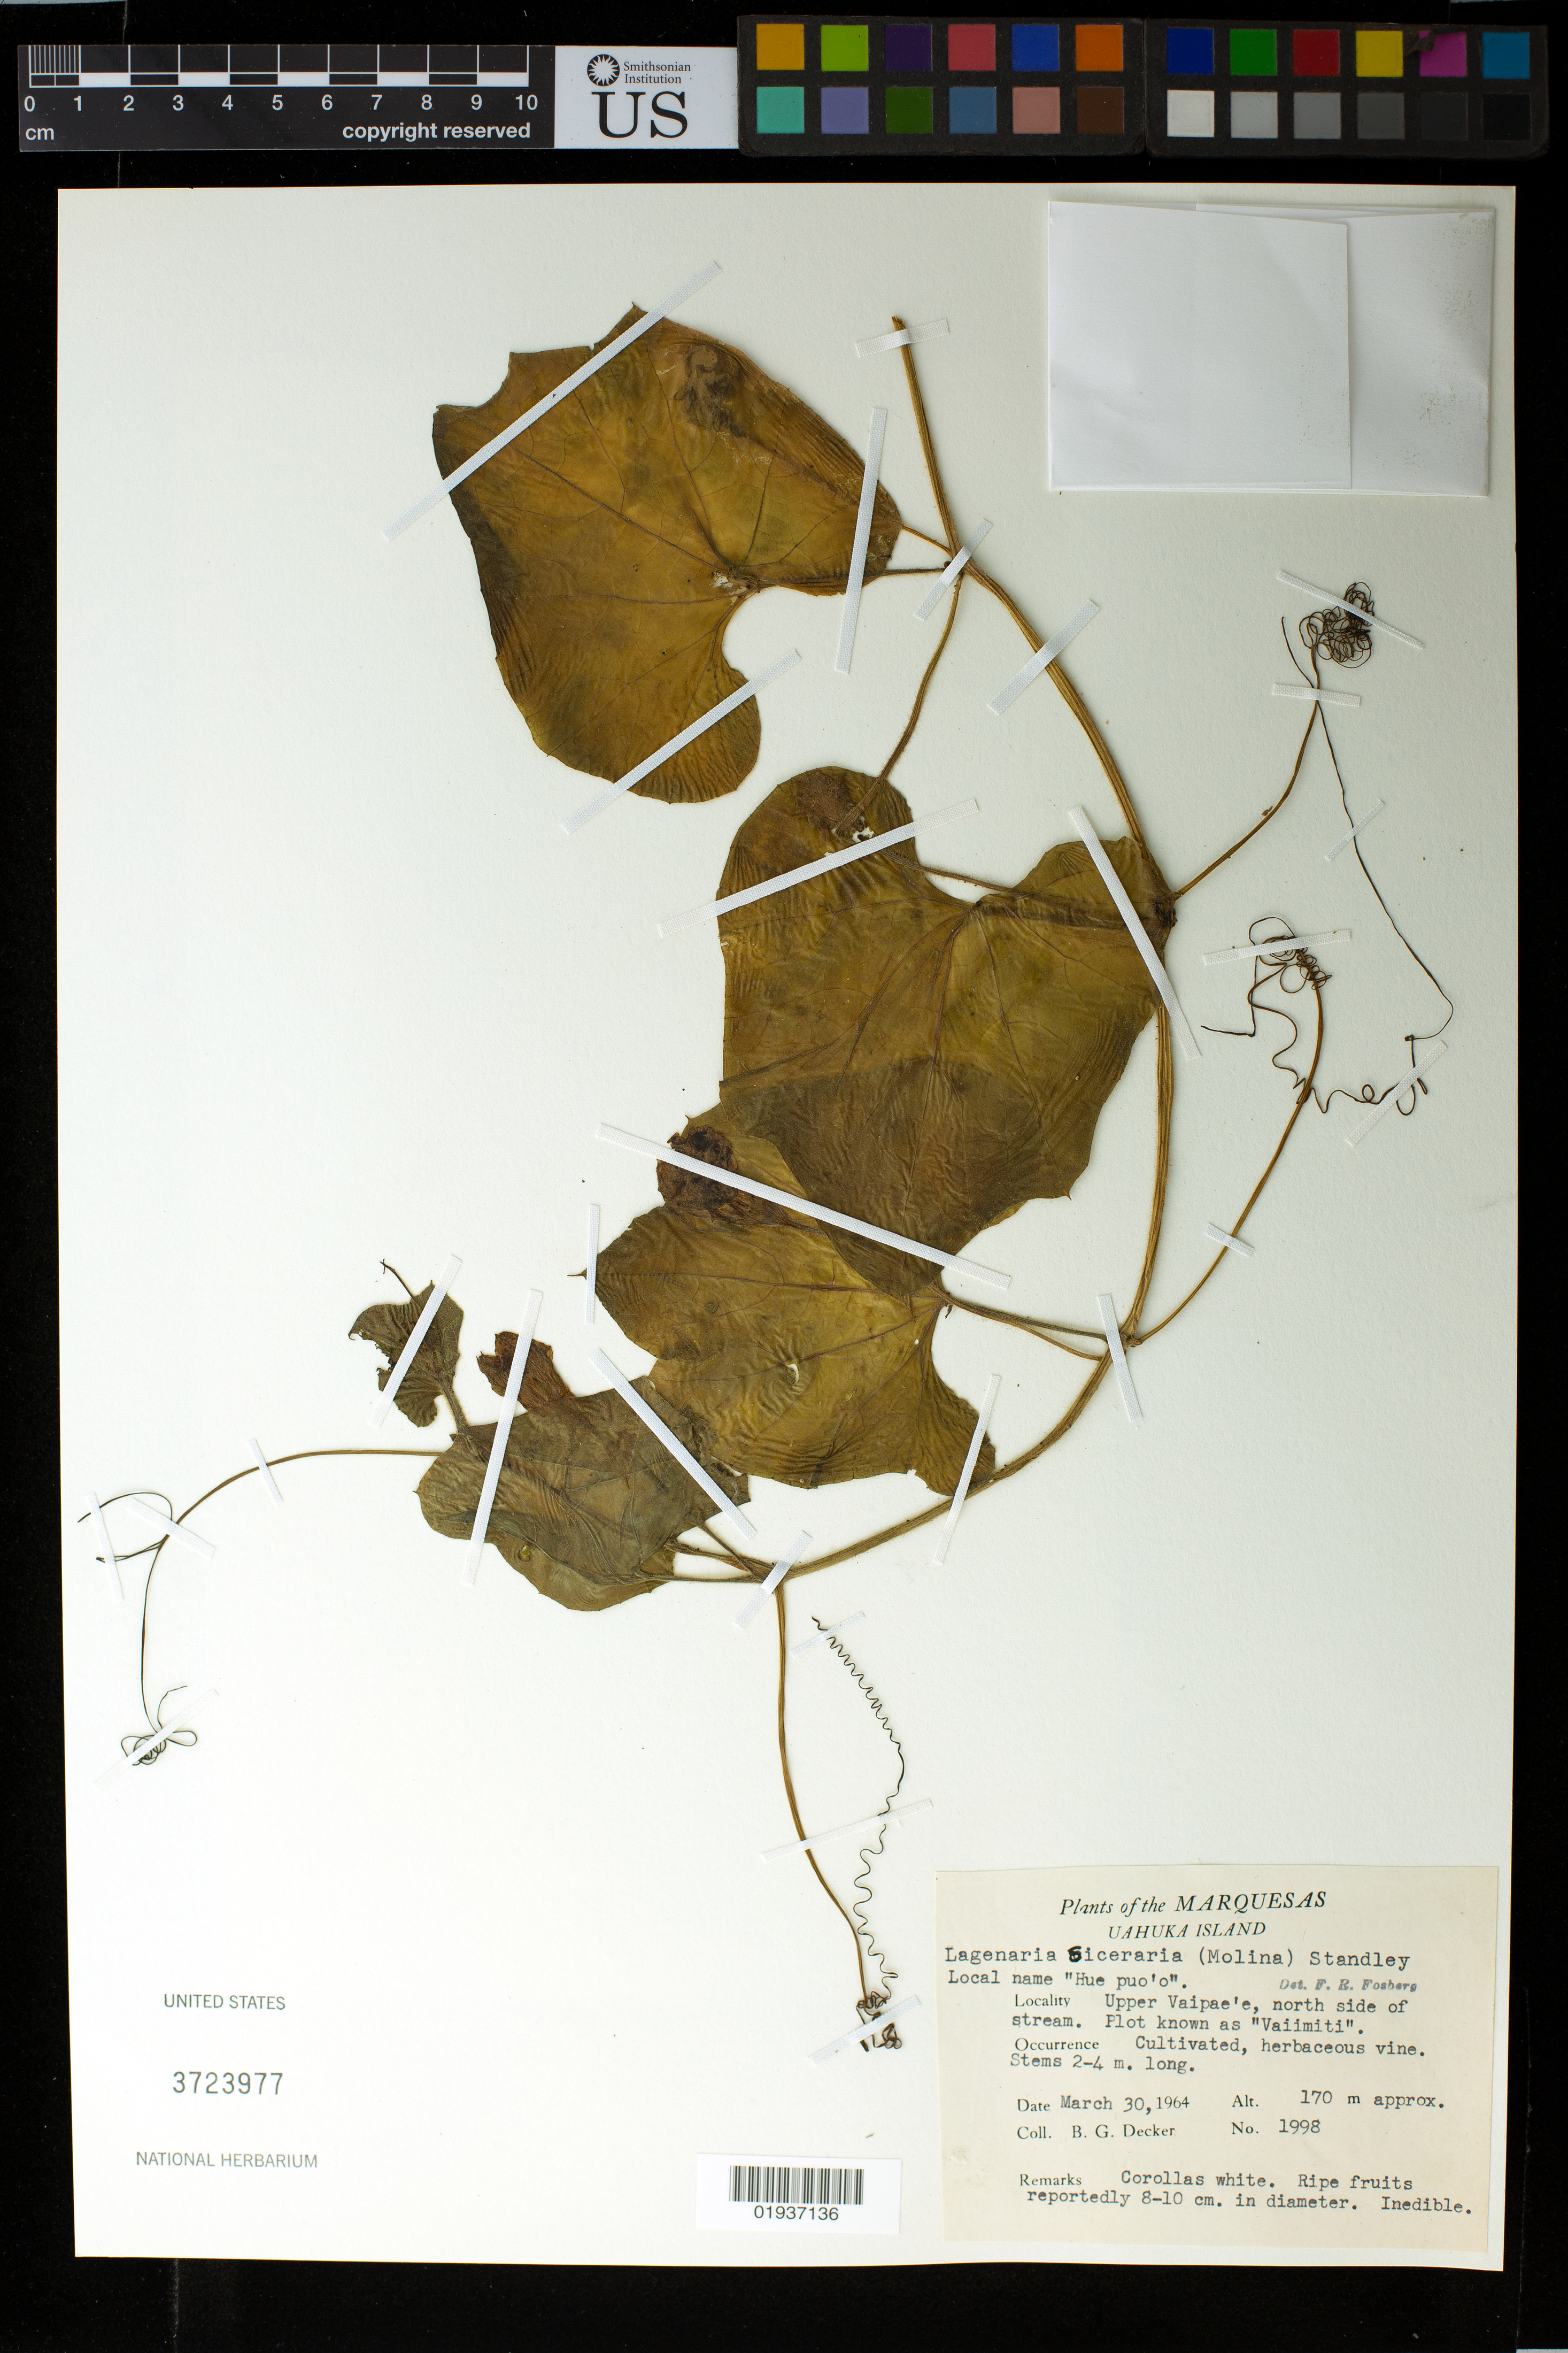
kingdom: Plantae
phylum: Tracheophyta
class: Magnoliopsida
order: Cucurbitales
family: Cucurbitaceae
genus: Lagenaria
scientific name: Lagenaria siceraria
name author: (Molina) Standl.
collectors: B. G. Decker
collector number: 1998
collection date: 1964-03-30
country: French Polynesia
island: Ua Huka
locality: Upper Vaipae'e, N side of stream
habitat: Cult.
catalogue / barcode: US 3723977